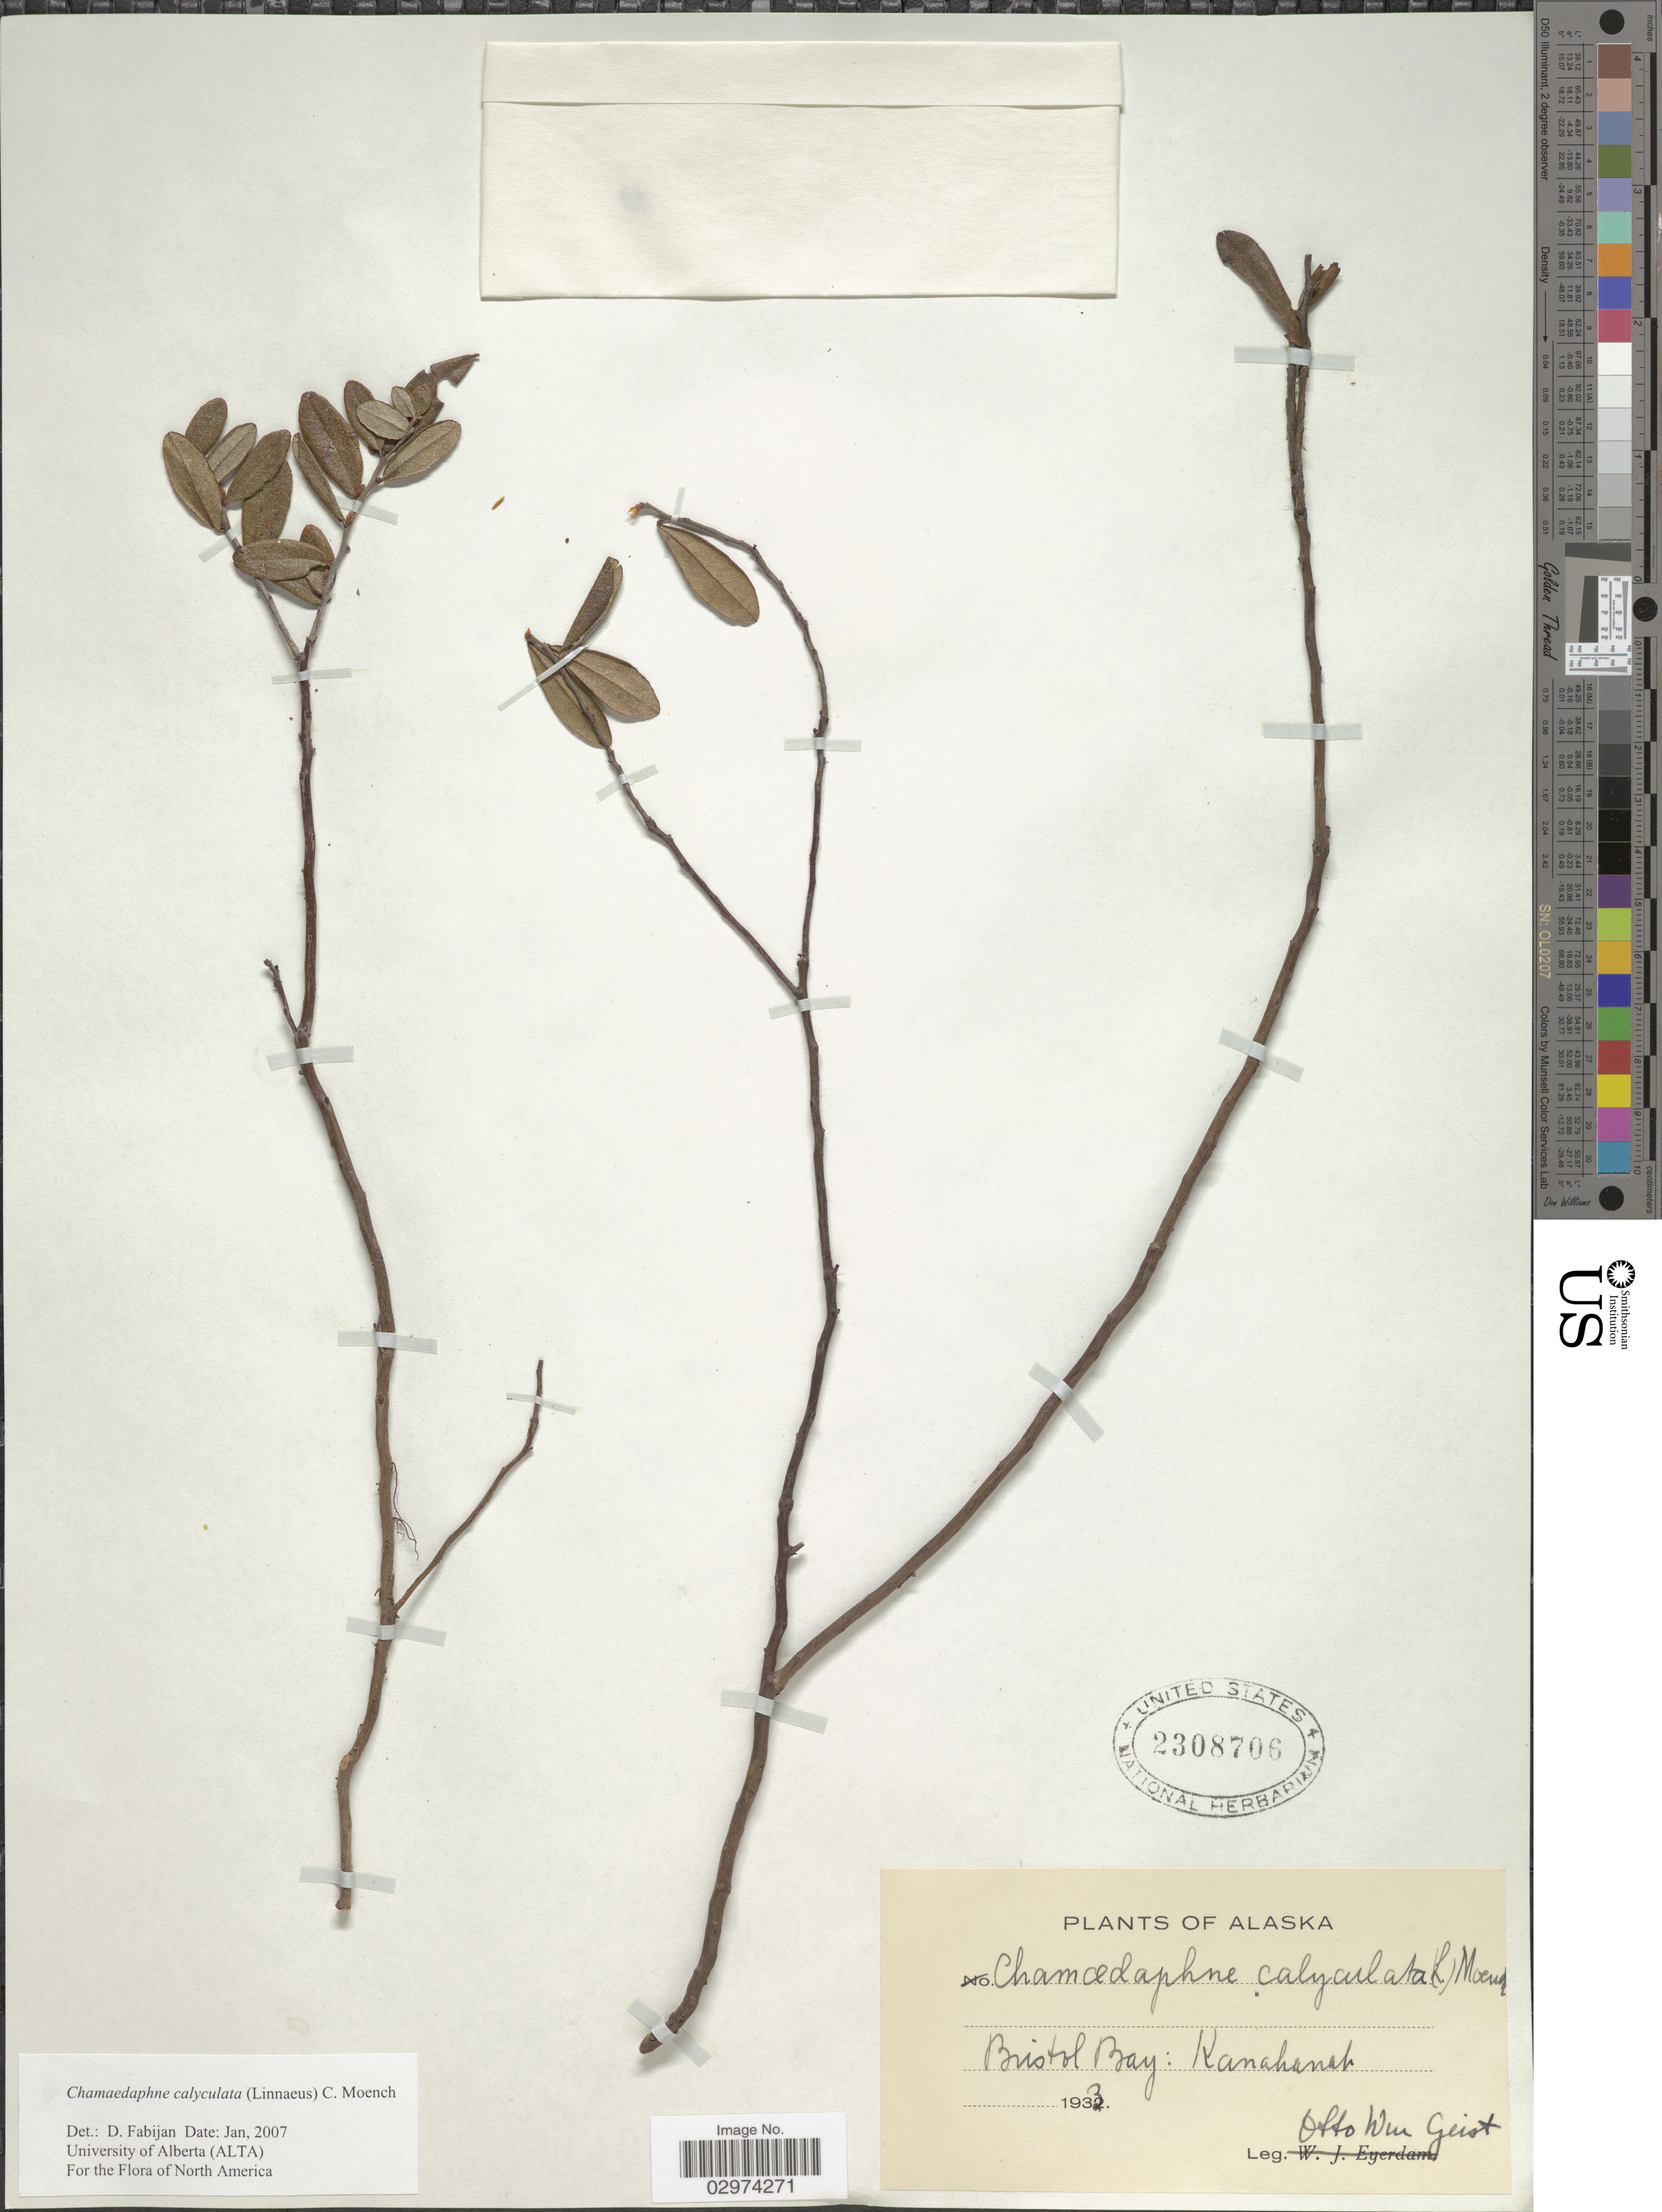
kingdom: Plantae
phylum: Tracheophyta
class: Magnoliopsida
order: Ericales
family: Ericaceae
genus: Chamaedaphne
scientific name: Chamaedaphne calyculata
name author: (L.) Moench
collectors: O. Geist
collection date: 1932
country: United States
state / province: Alaska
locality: Bristol Bay: Kanakanak.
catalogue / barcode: US 2308706